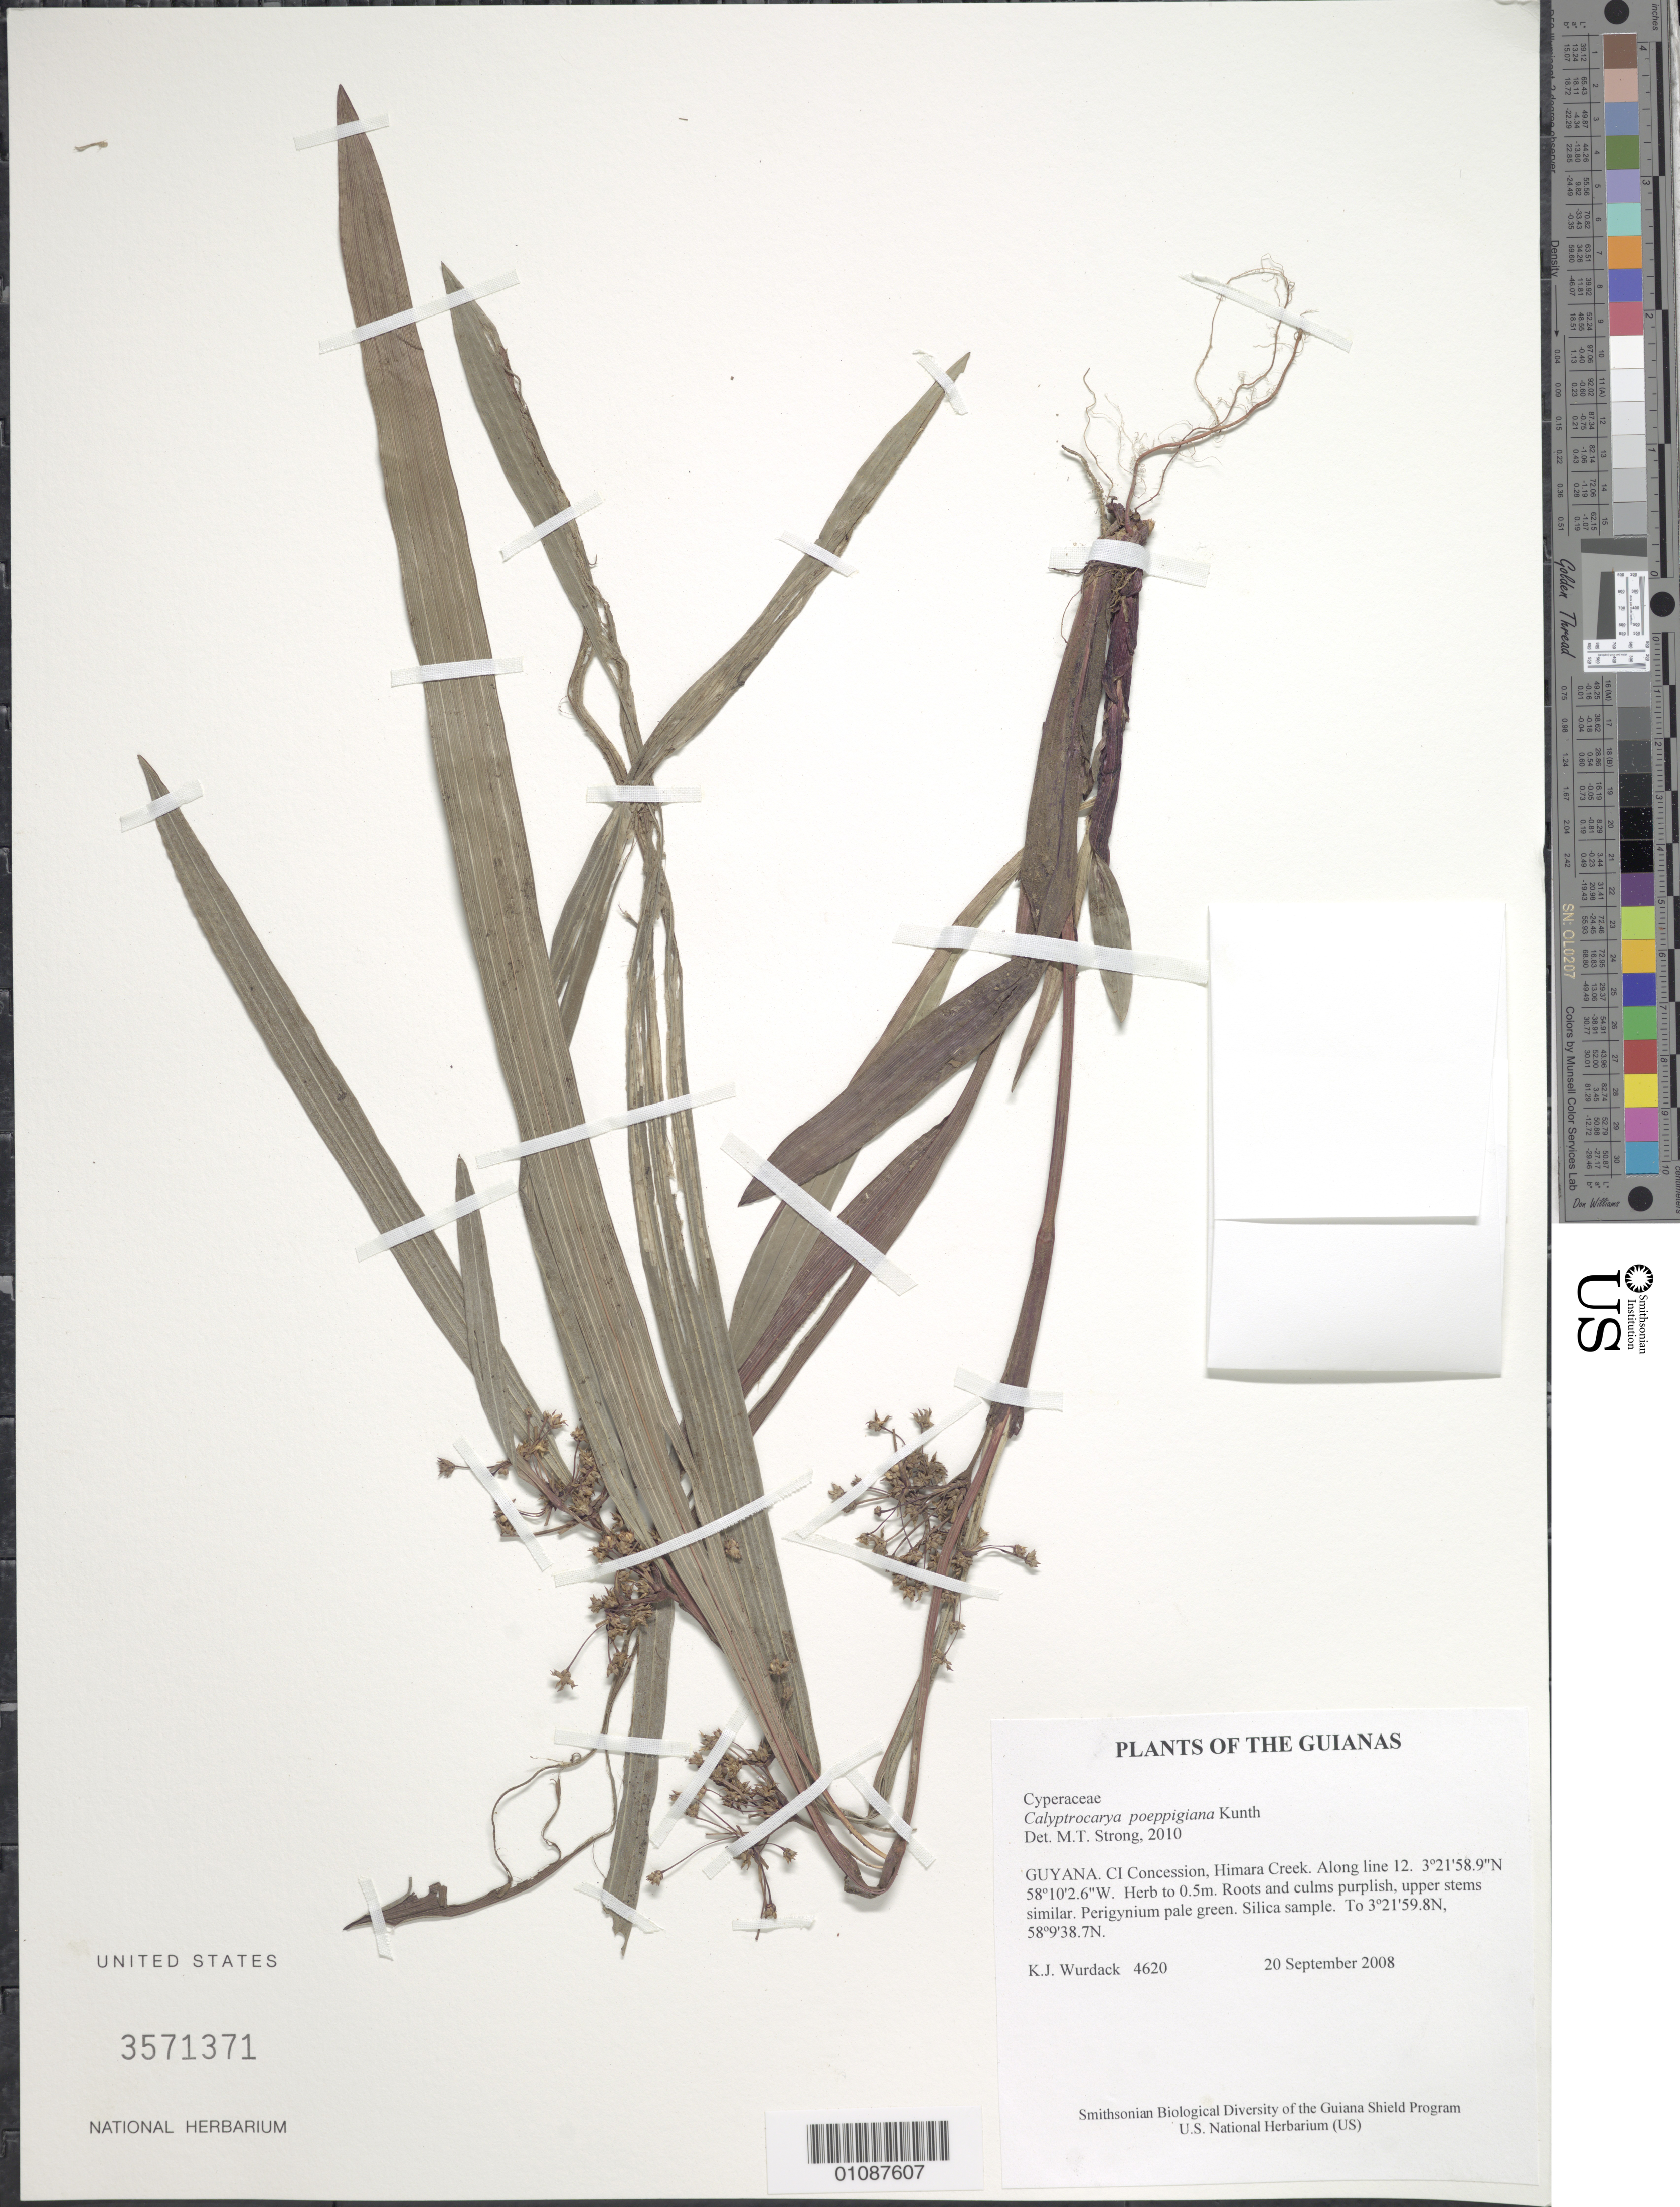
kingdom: Plantae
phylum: Tracheophyta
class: Liliopsida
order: Poales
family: Cyperaceae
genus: Calyptrocarya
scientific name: Calyptrocarya poeppigiana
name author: Kunth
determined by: Strong, M. T., (US), Smithsonian Institution - National Museum of Natural History (UNITED STATES)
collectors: K. Wurdack, K. M. Redden, A. Rodriguez, C. Perry, P. Ragnauth, H. James & H. Simon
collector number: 4620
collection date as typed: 20 September 2008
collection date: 2008-09-20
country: Guyana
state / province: U. Takutu-U. Essequibo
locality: CI Concession, Himara Creek. Along line 12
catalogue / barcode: US 3571371